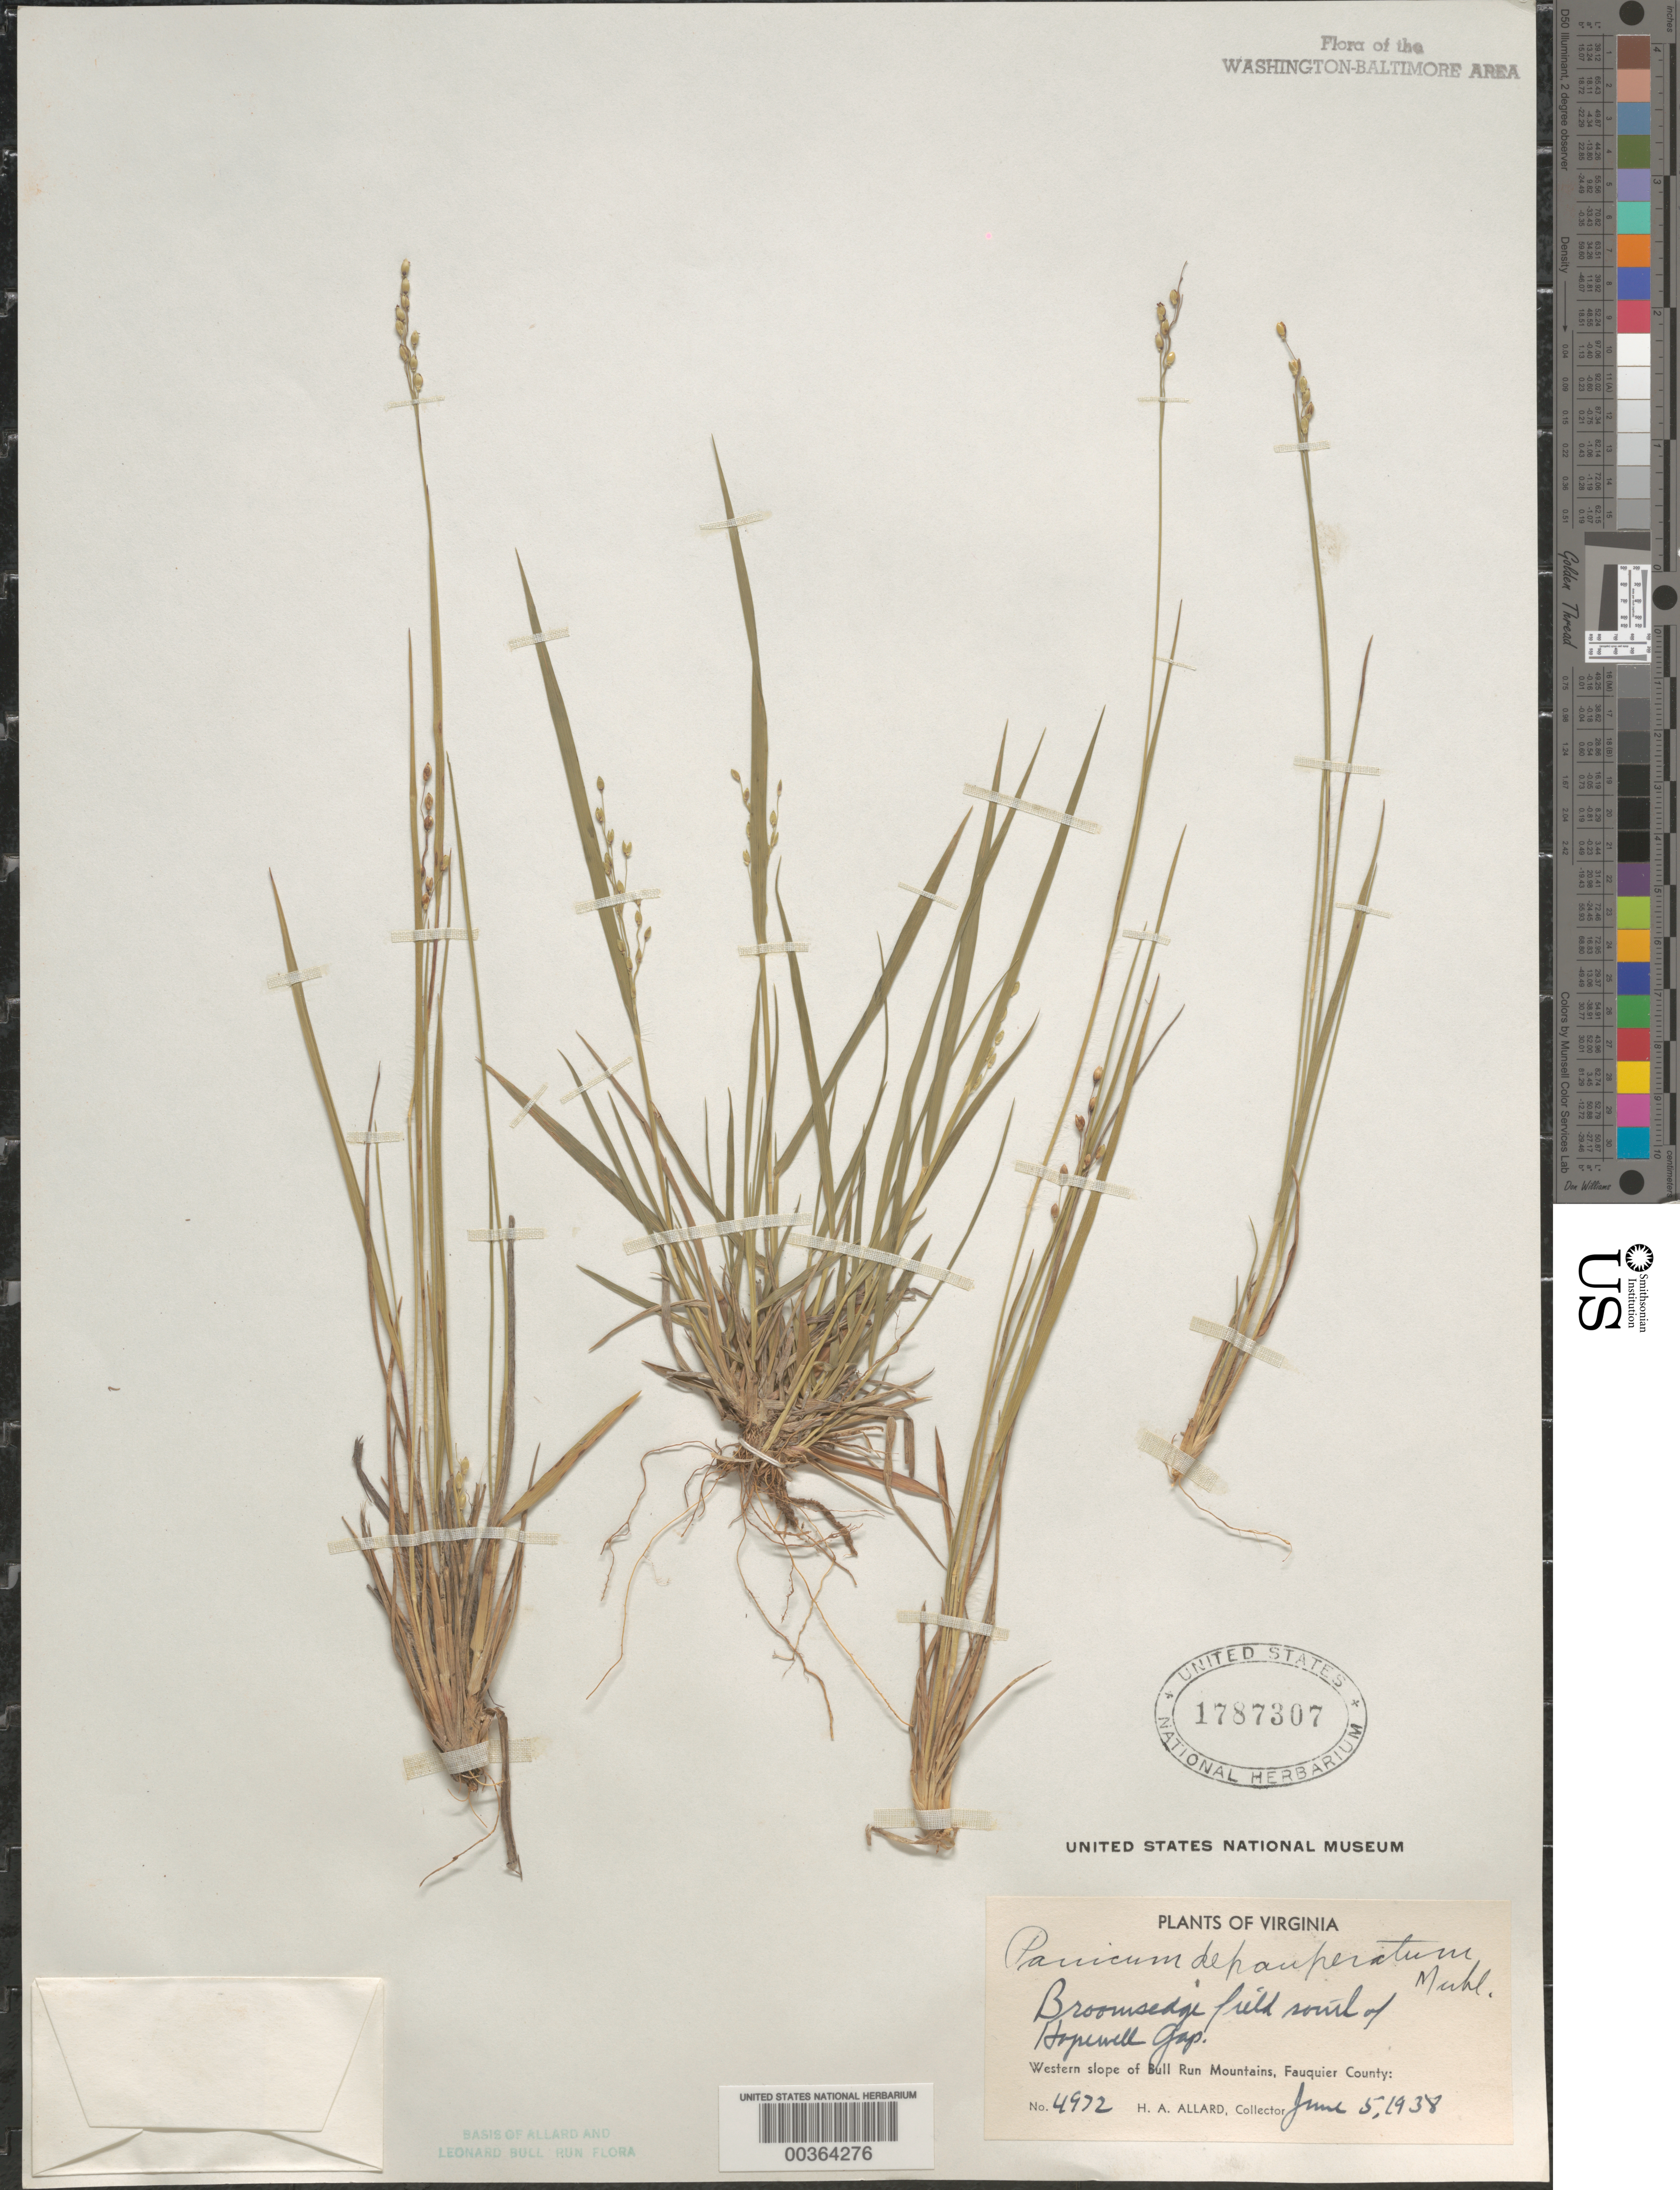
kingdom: Plantae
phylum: Tracheophyta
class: Liliopsida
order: Poales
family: Poaceae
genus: Dichanthelium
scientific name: Dichanthelium depauperatum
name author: (Muhl.) Gould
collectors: H. A. Allard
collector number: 4972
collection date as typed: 05 Jun 1938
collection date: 1938-06-05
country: United States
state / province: Virginia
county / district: Fauquier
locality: S of Hopewell Gap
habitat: In broomsedge field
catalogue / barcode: US 1787307